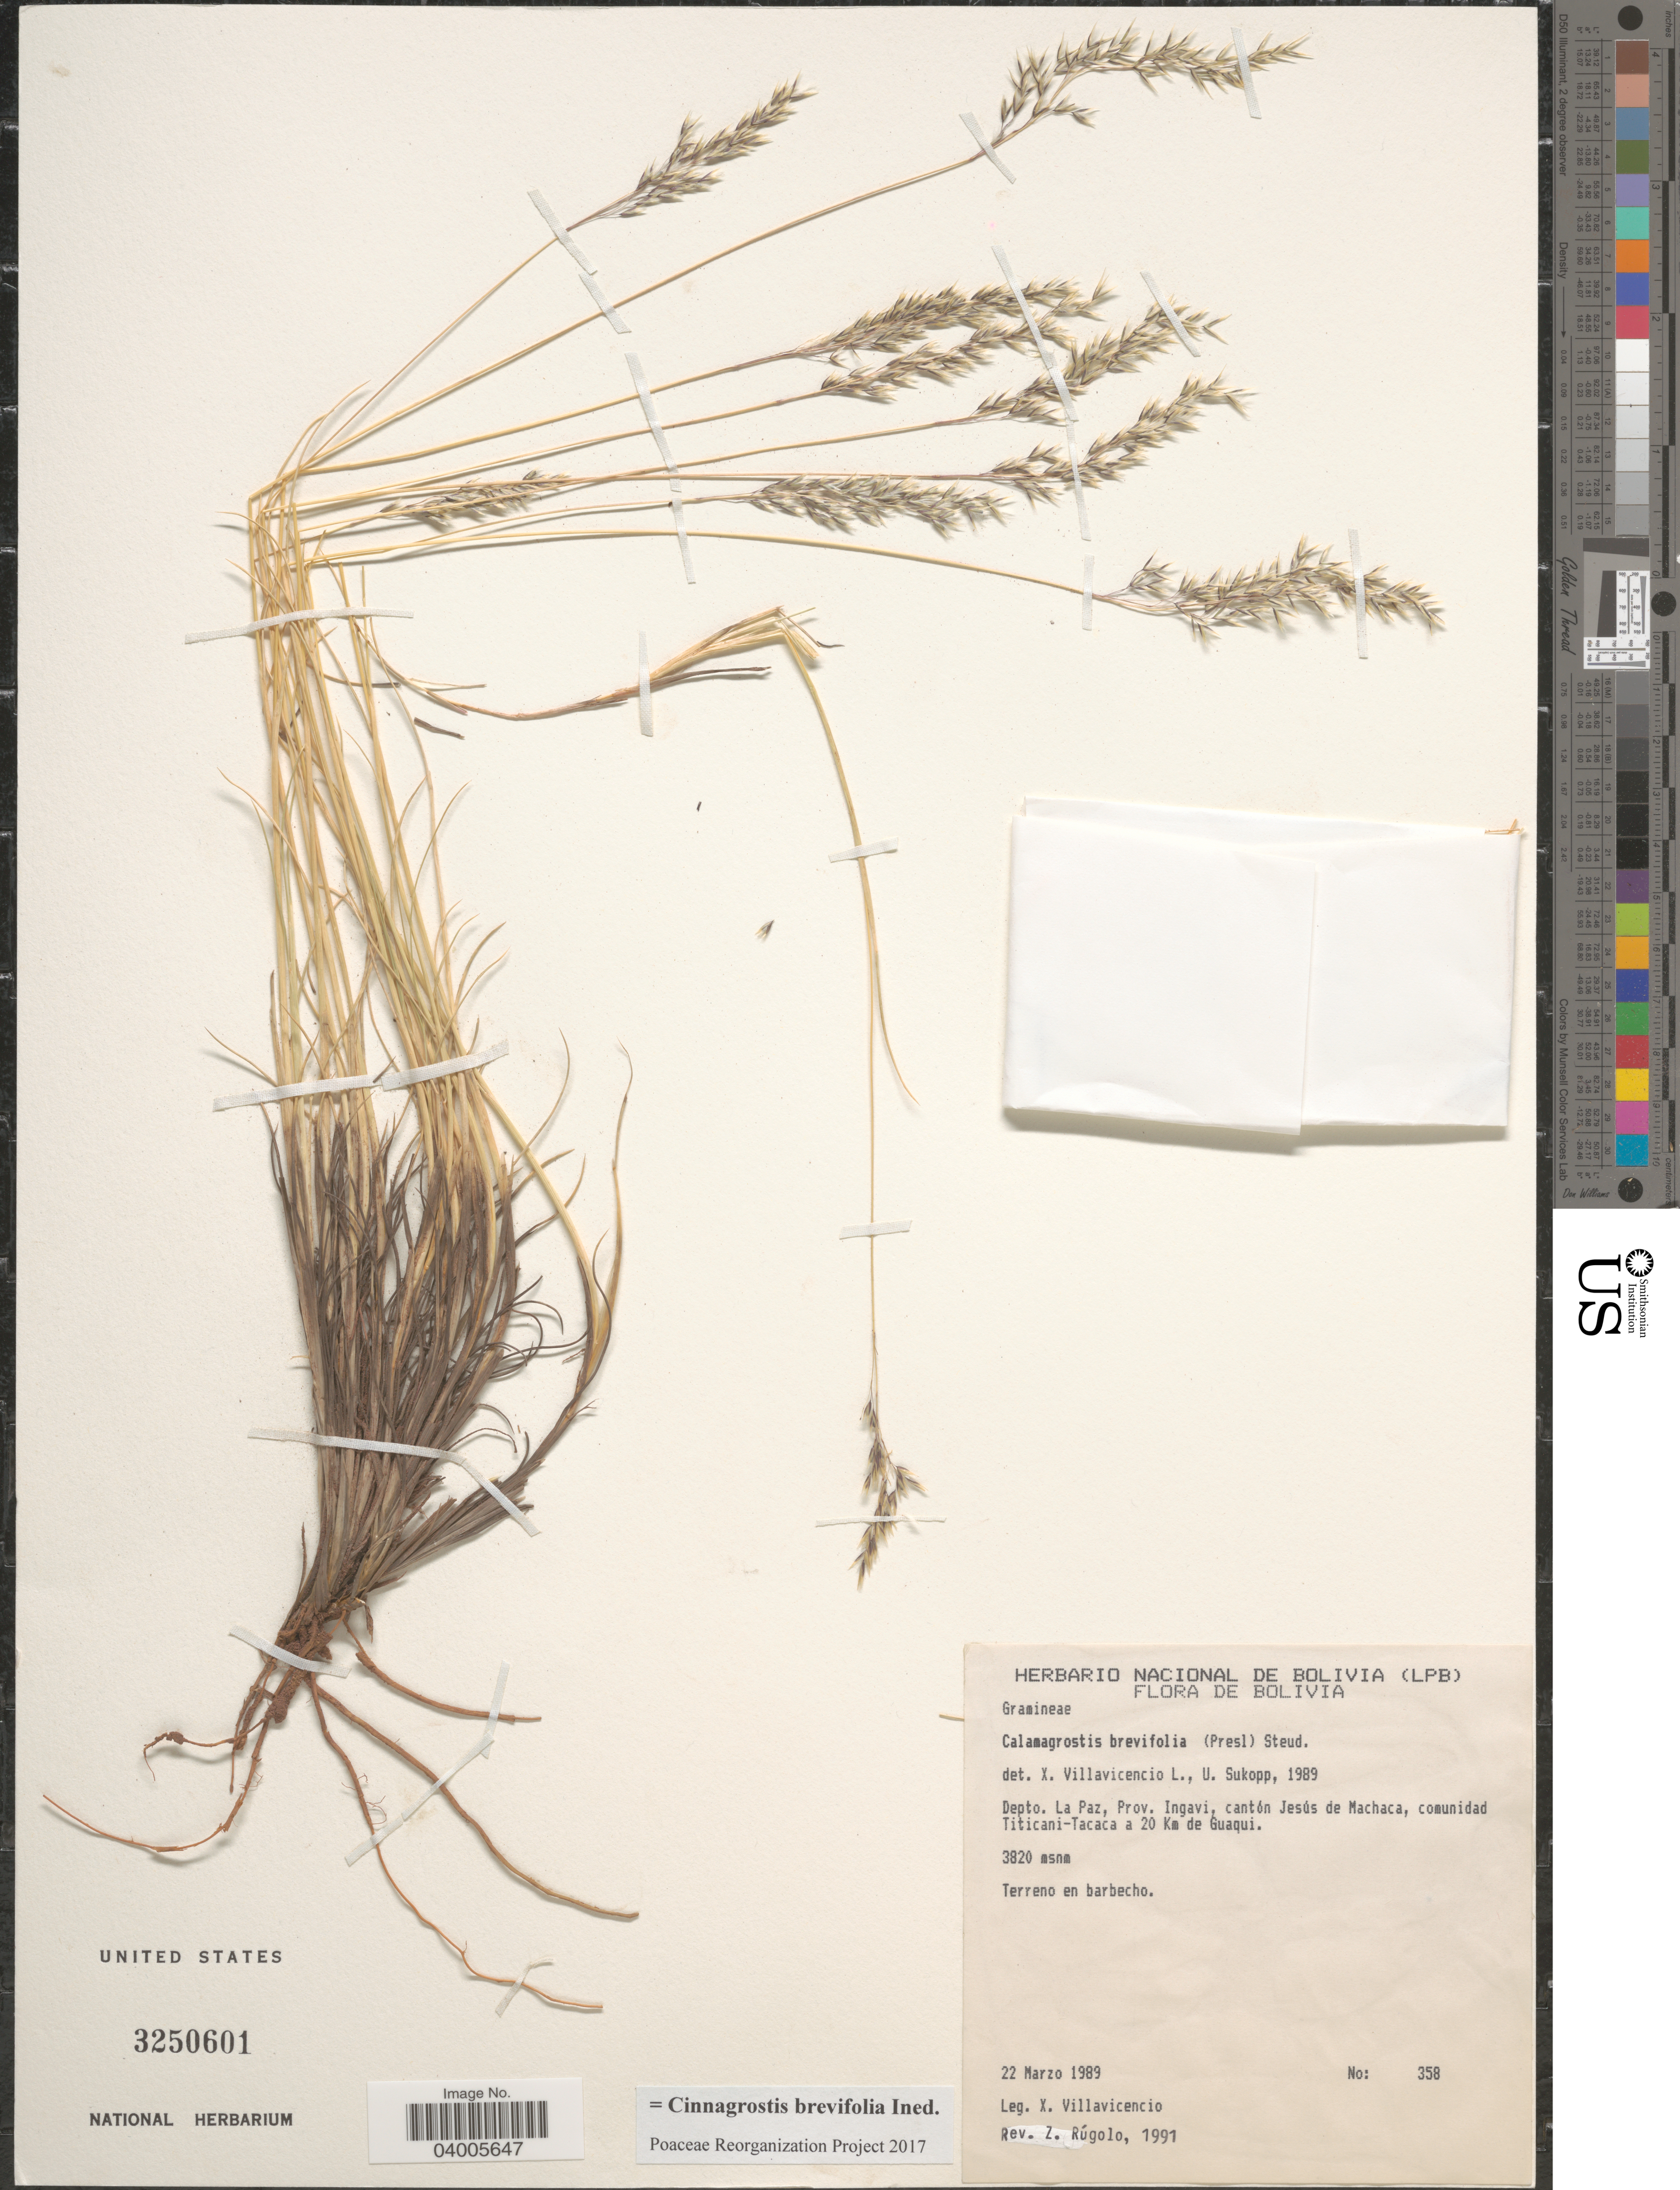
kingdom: Plantae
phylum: Tracheophyta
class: Liliopsida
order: Poales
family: Poaceae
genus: Cinnagrostis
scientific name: Cinnagrostis brevifolia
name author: (J. Presl) P.M. Peterson et al.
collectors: X. Villavicencio & Z. Rúgolo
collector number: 1991/358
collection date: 1989-03-22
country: Bolivia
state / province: La Paz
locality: Depto. La Paz, Prov. Ingavi, cantón Jesús de Machaca, comunidad Titicani-Tacaca a 20 Km de Guaqui. Terreno en barbecho.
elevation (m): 3820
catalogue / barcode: US 3250601